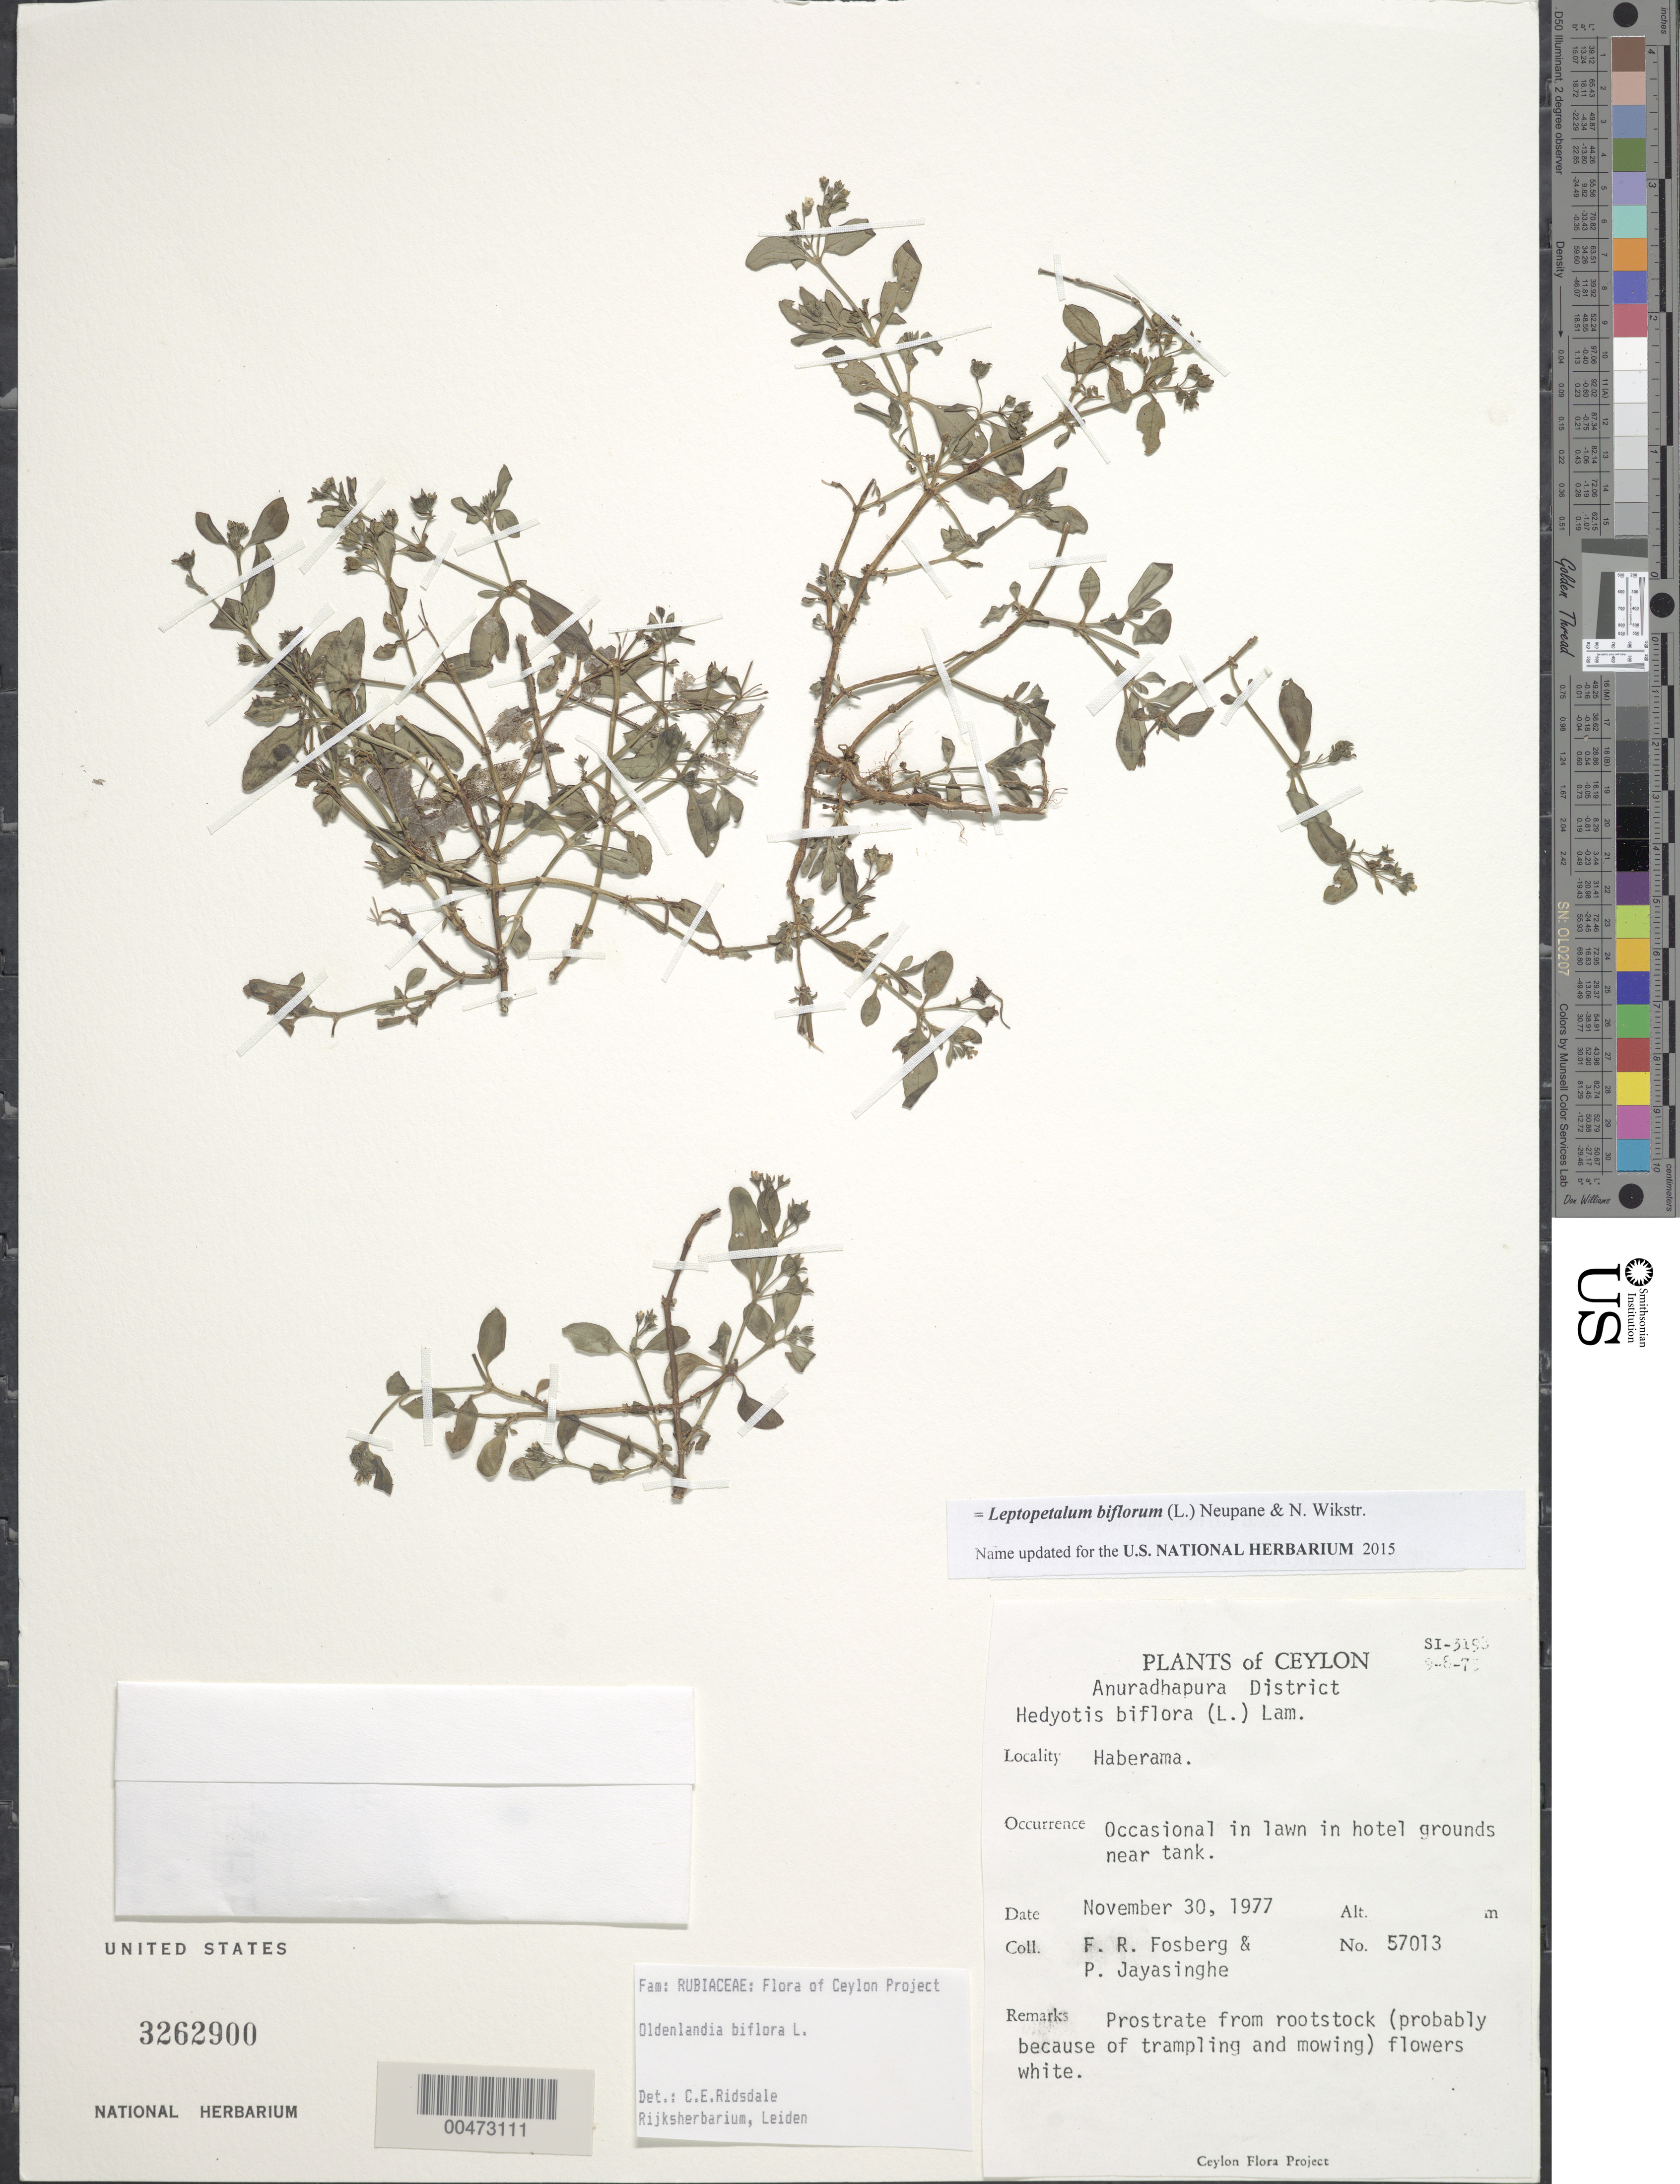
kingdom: Plantae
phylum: Tracheophyta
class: Magnoliopsida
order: Gentianales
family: Rubiaceae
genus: Leptopetalum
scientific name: Leptopetalum biflorum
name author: (L.) Neupane & N. Wikstr.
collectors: F. R. Fosberg & P. Jayasinghe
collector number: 57013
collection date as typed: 30 Nov 1977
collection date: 1977-11-30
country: Sri Lanka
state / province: North Central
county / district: Anuradhapura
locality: Haberama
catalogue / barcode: US 3262900